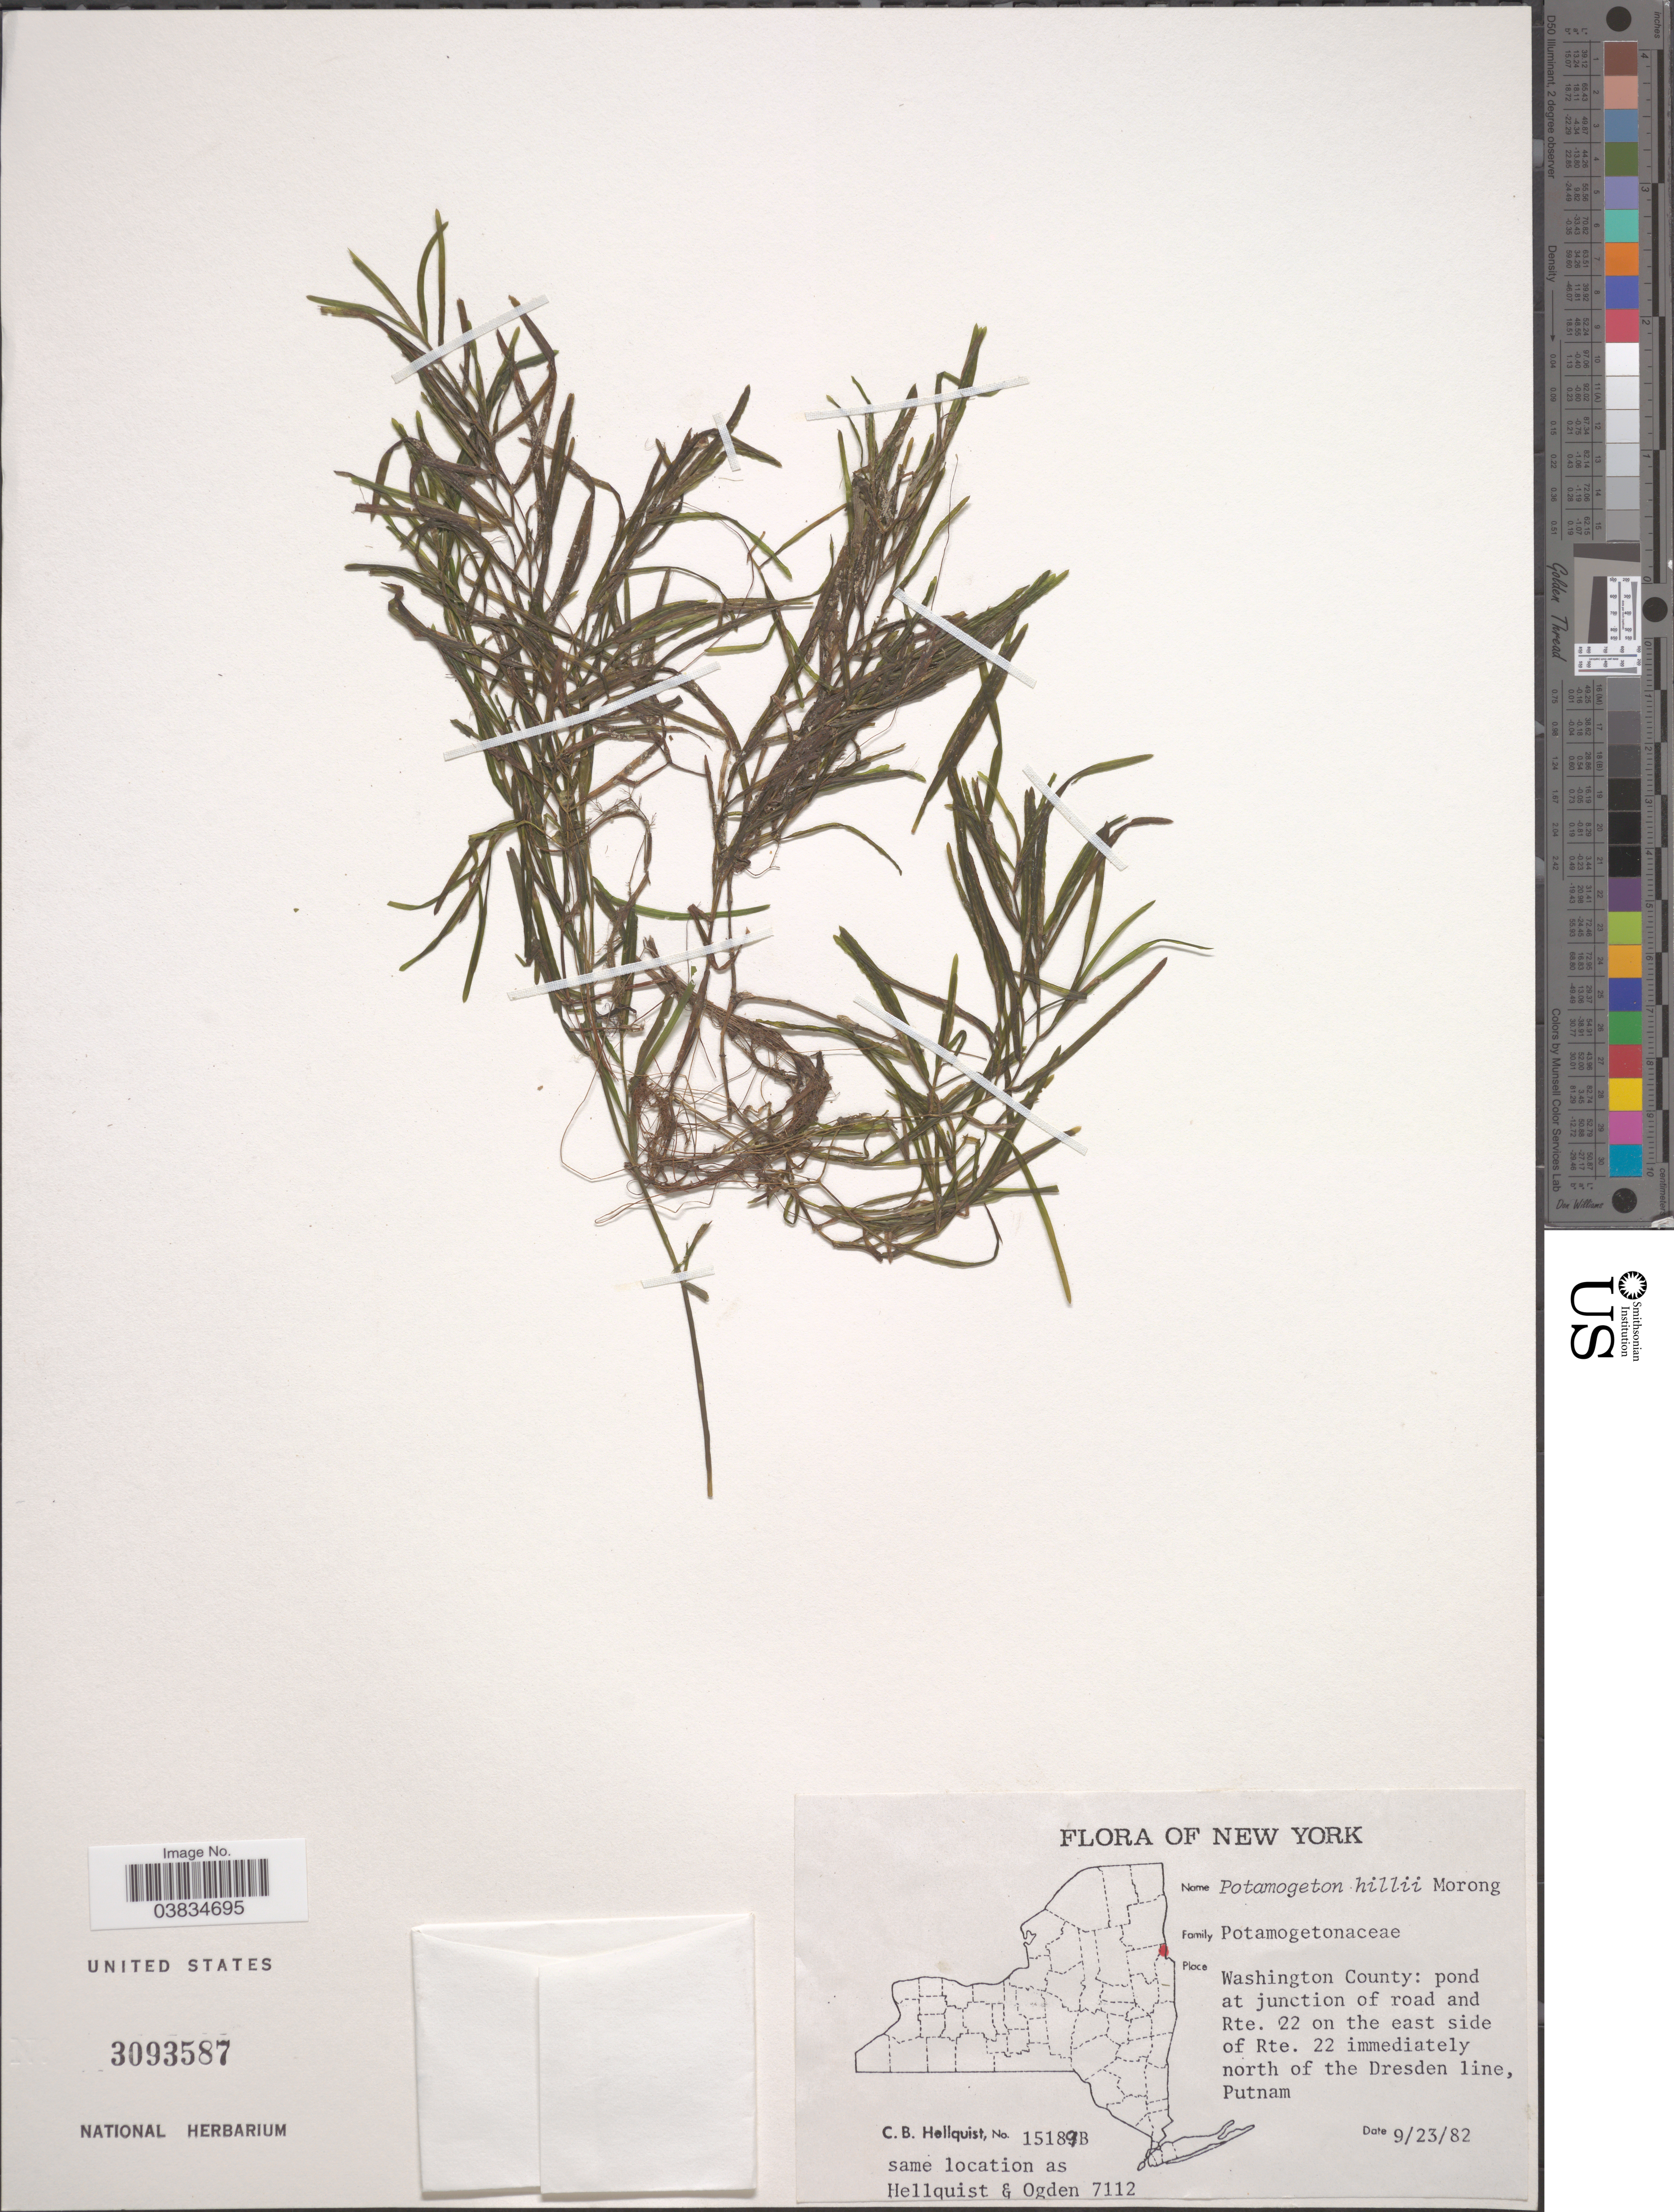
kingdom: Plantae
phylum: Tracheophyta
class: Liliopsida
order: Alismatales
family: Potamogetonaceae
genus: Potamogeton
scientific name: Potamogeton hillii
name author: Morong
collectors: C. Hellquist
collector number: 15189B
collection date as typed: Transcribed d/m/y: 23/9/82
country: United States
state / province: New York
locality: Washington County: pond at junction of road and Rte. 22 on the east side of Rte. 2 immediately north of the Dresden line, Putnam.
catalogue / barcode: US 3093587